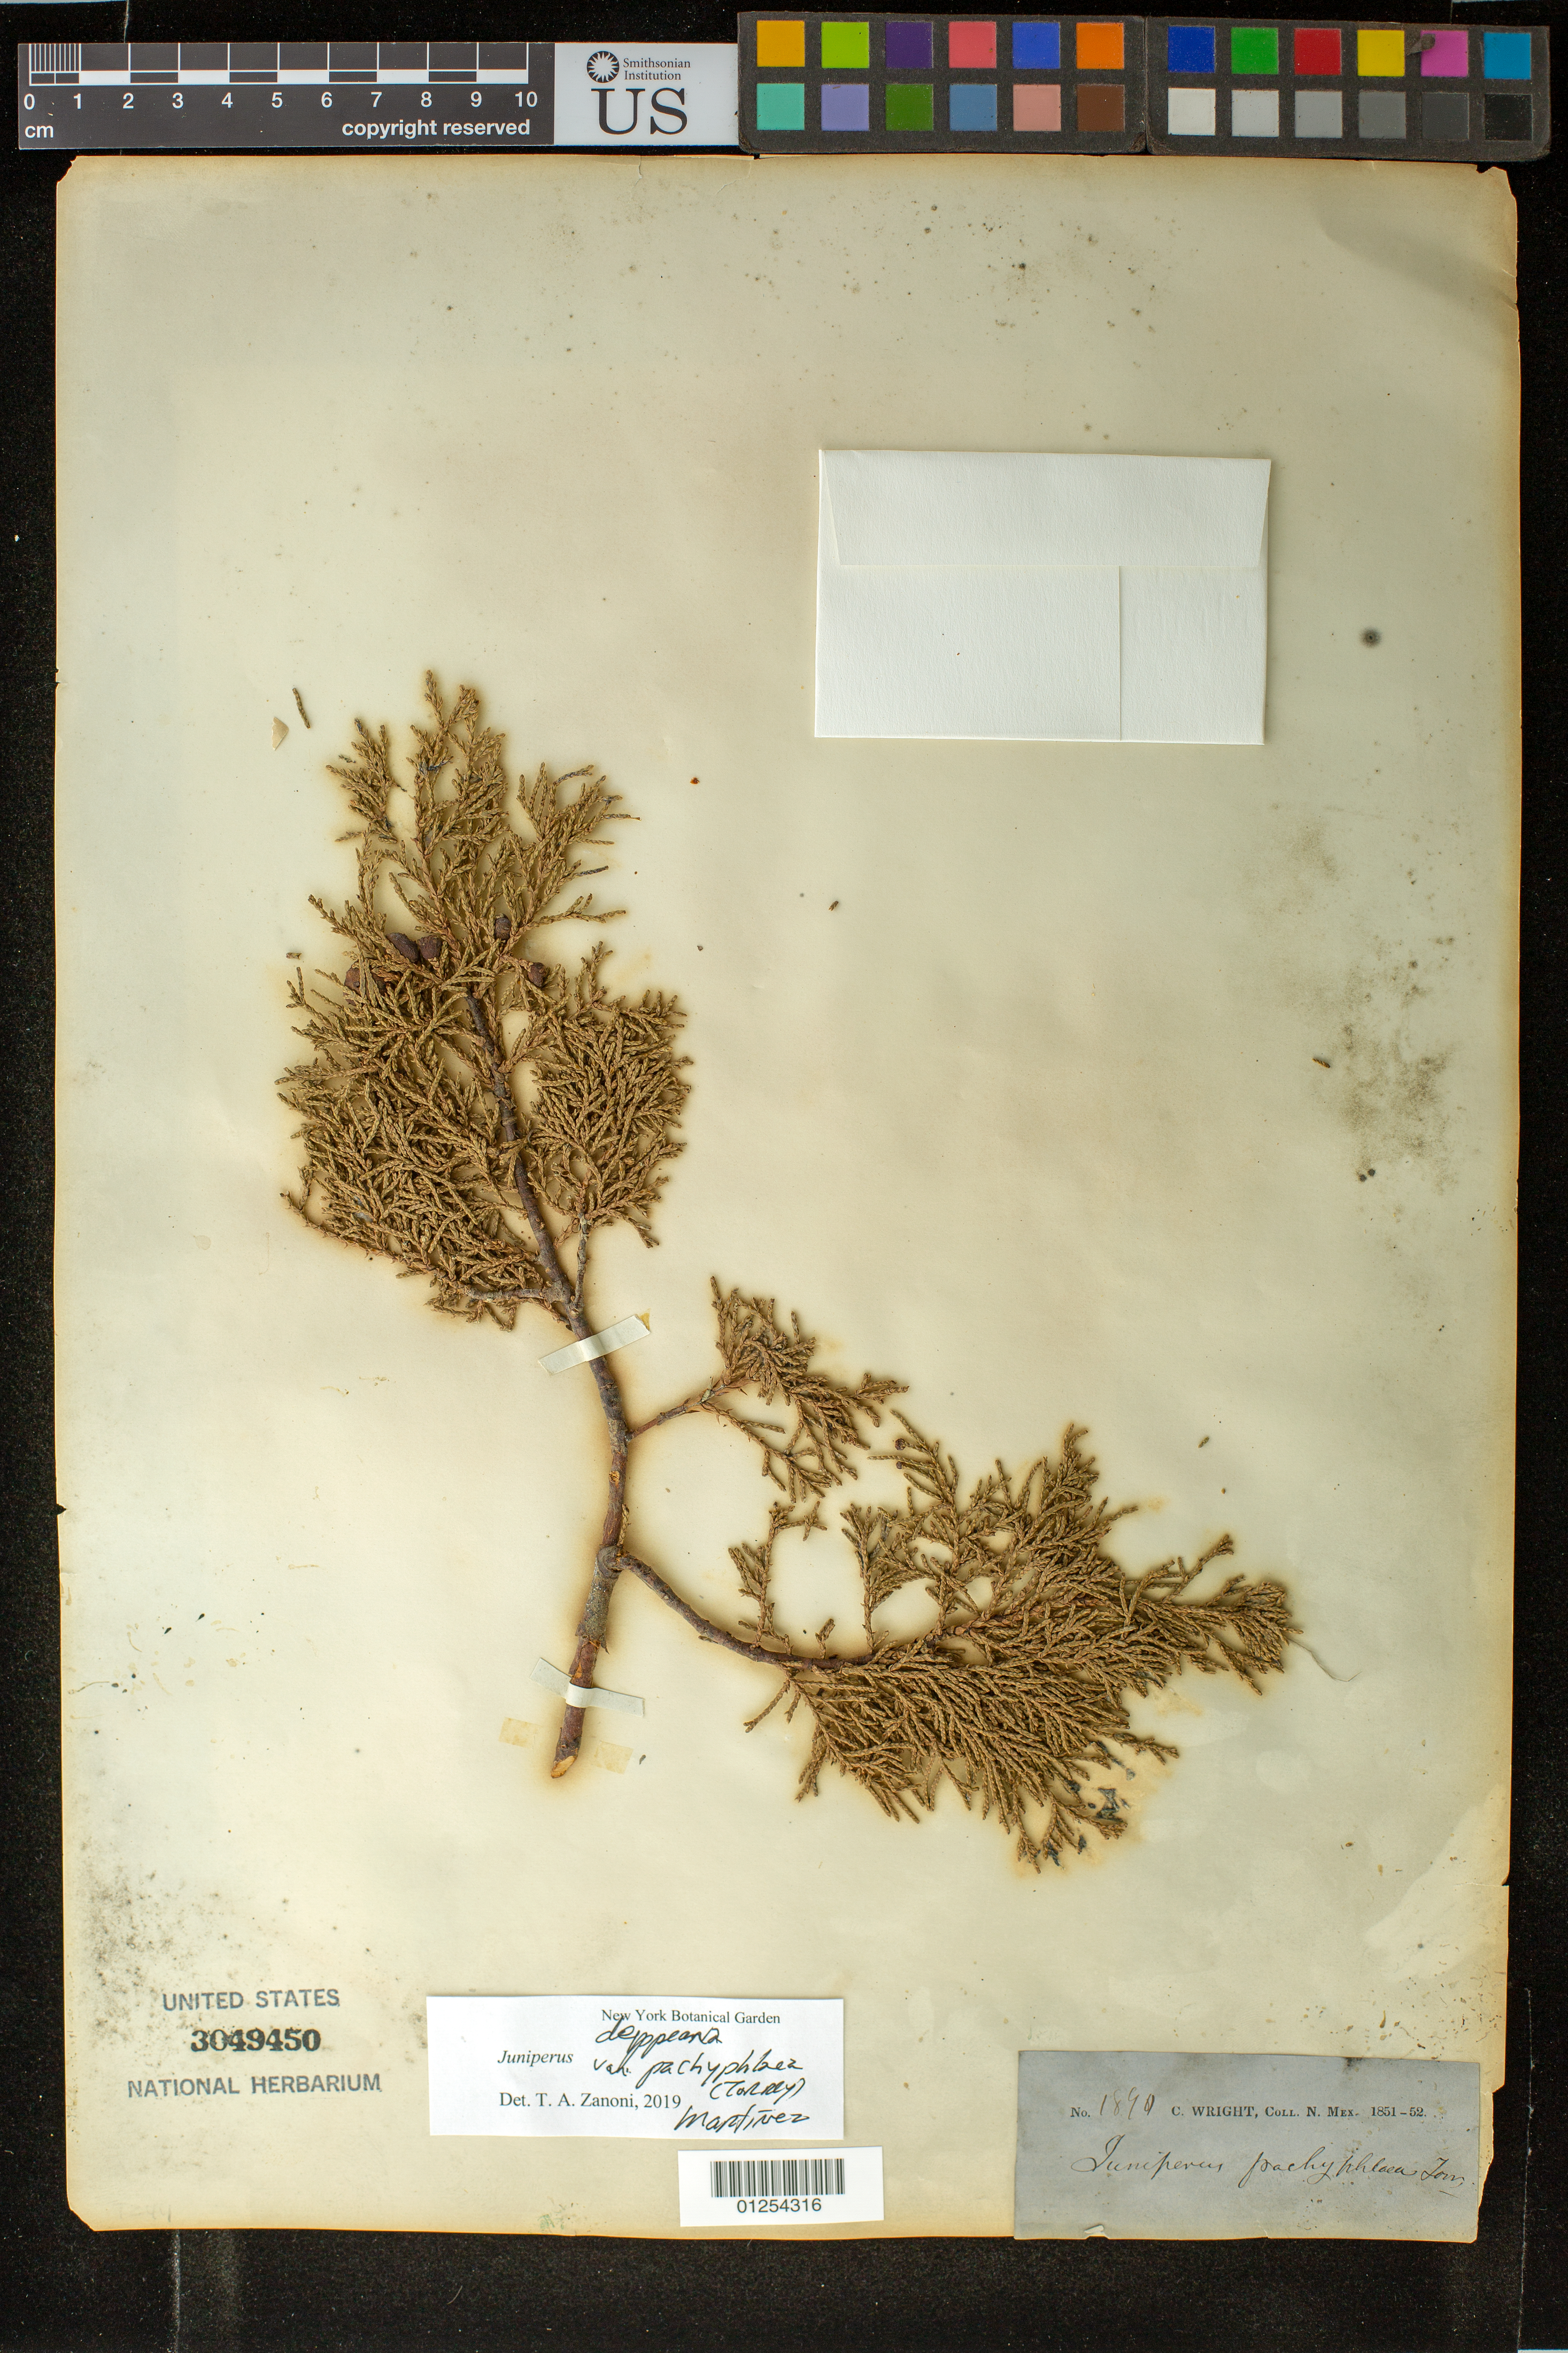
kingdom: Plantae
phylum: Tracheophyta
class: Pinopsida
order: Pinales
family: Cupressaceae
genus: Juniperus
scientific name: Juniperus deppeana var. pachyphlaea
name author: (Torr.) Martínez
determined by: Zanoni, T. A., (NY), New York Botanical Garden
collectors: C. Wright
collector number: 1890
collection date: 1851/1852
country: Mexico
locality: N.Mexico.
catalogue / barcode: US 3049450